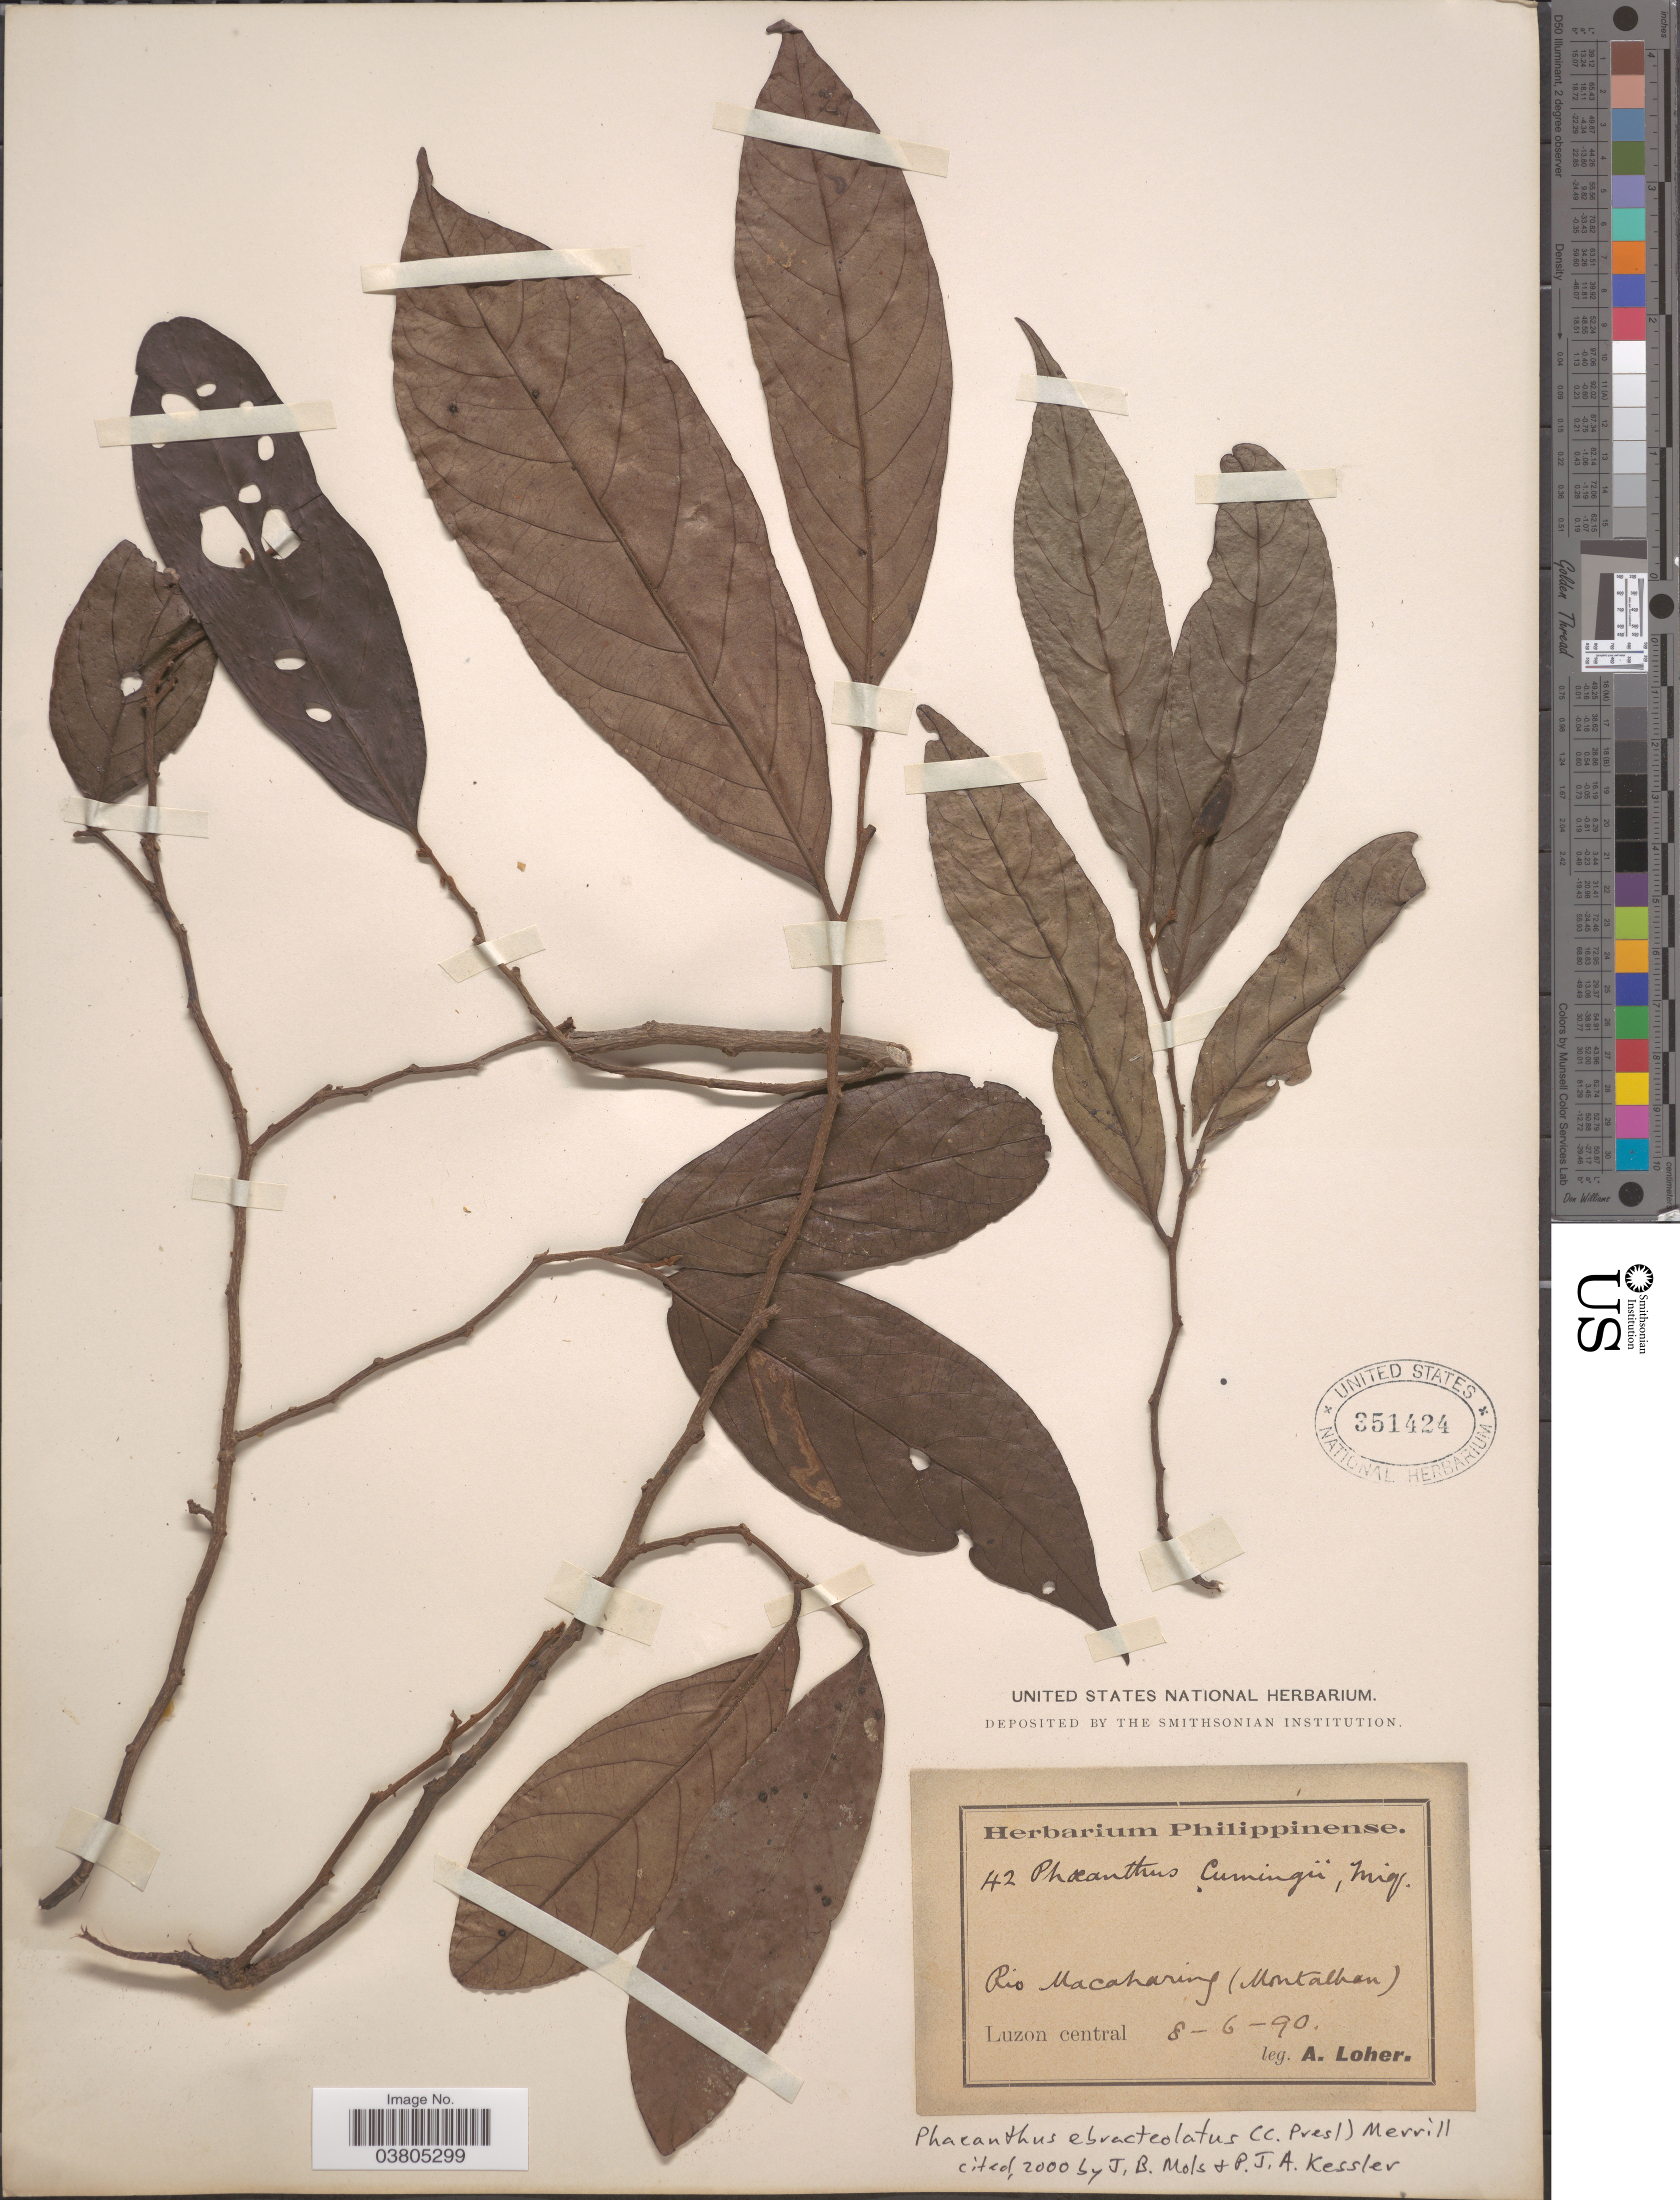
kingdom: Plantae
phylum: Tracheophyta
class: Magnoliopsida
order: Magnoliales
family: Annonaceae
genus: Phaeanthus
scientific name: Phaeanthus ebracteolatus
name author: (C. Presl) Merr.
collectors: A. Loher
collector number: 42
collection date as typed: Transcribed d/m/y: 8/6/90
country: Philippines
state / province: Central Luzon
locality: Rio Macaharing (Montalban). Luzon central.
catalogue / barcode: US 351424